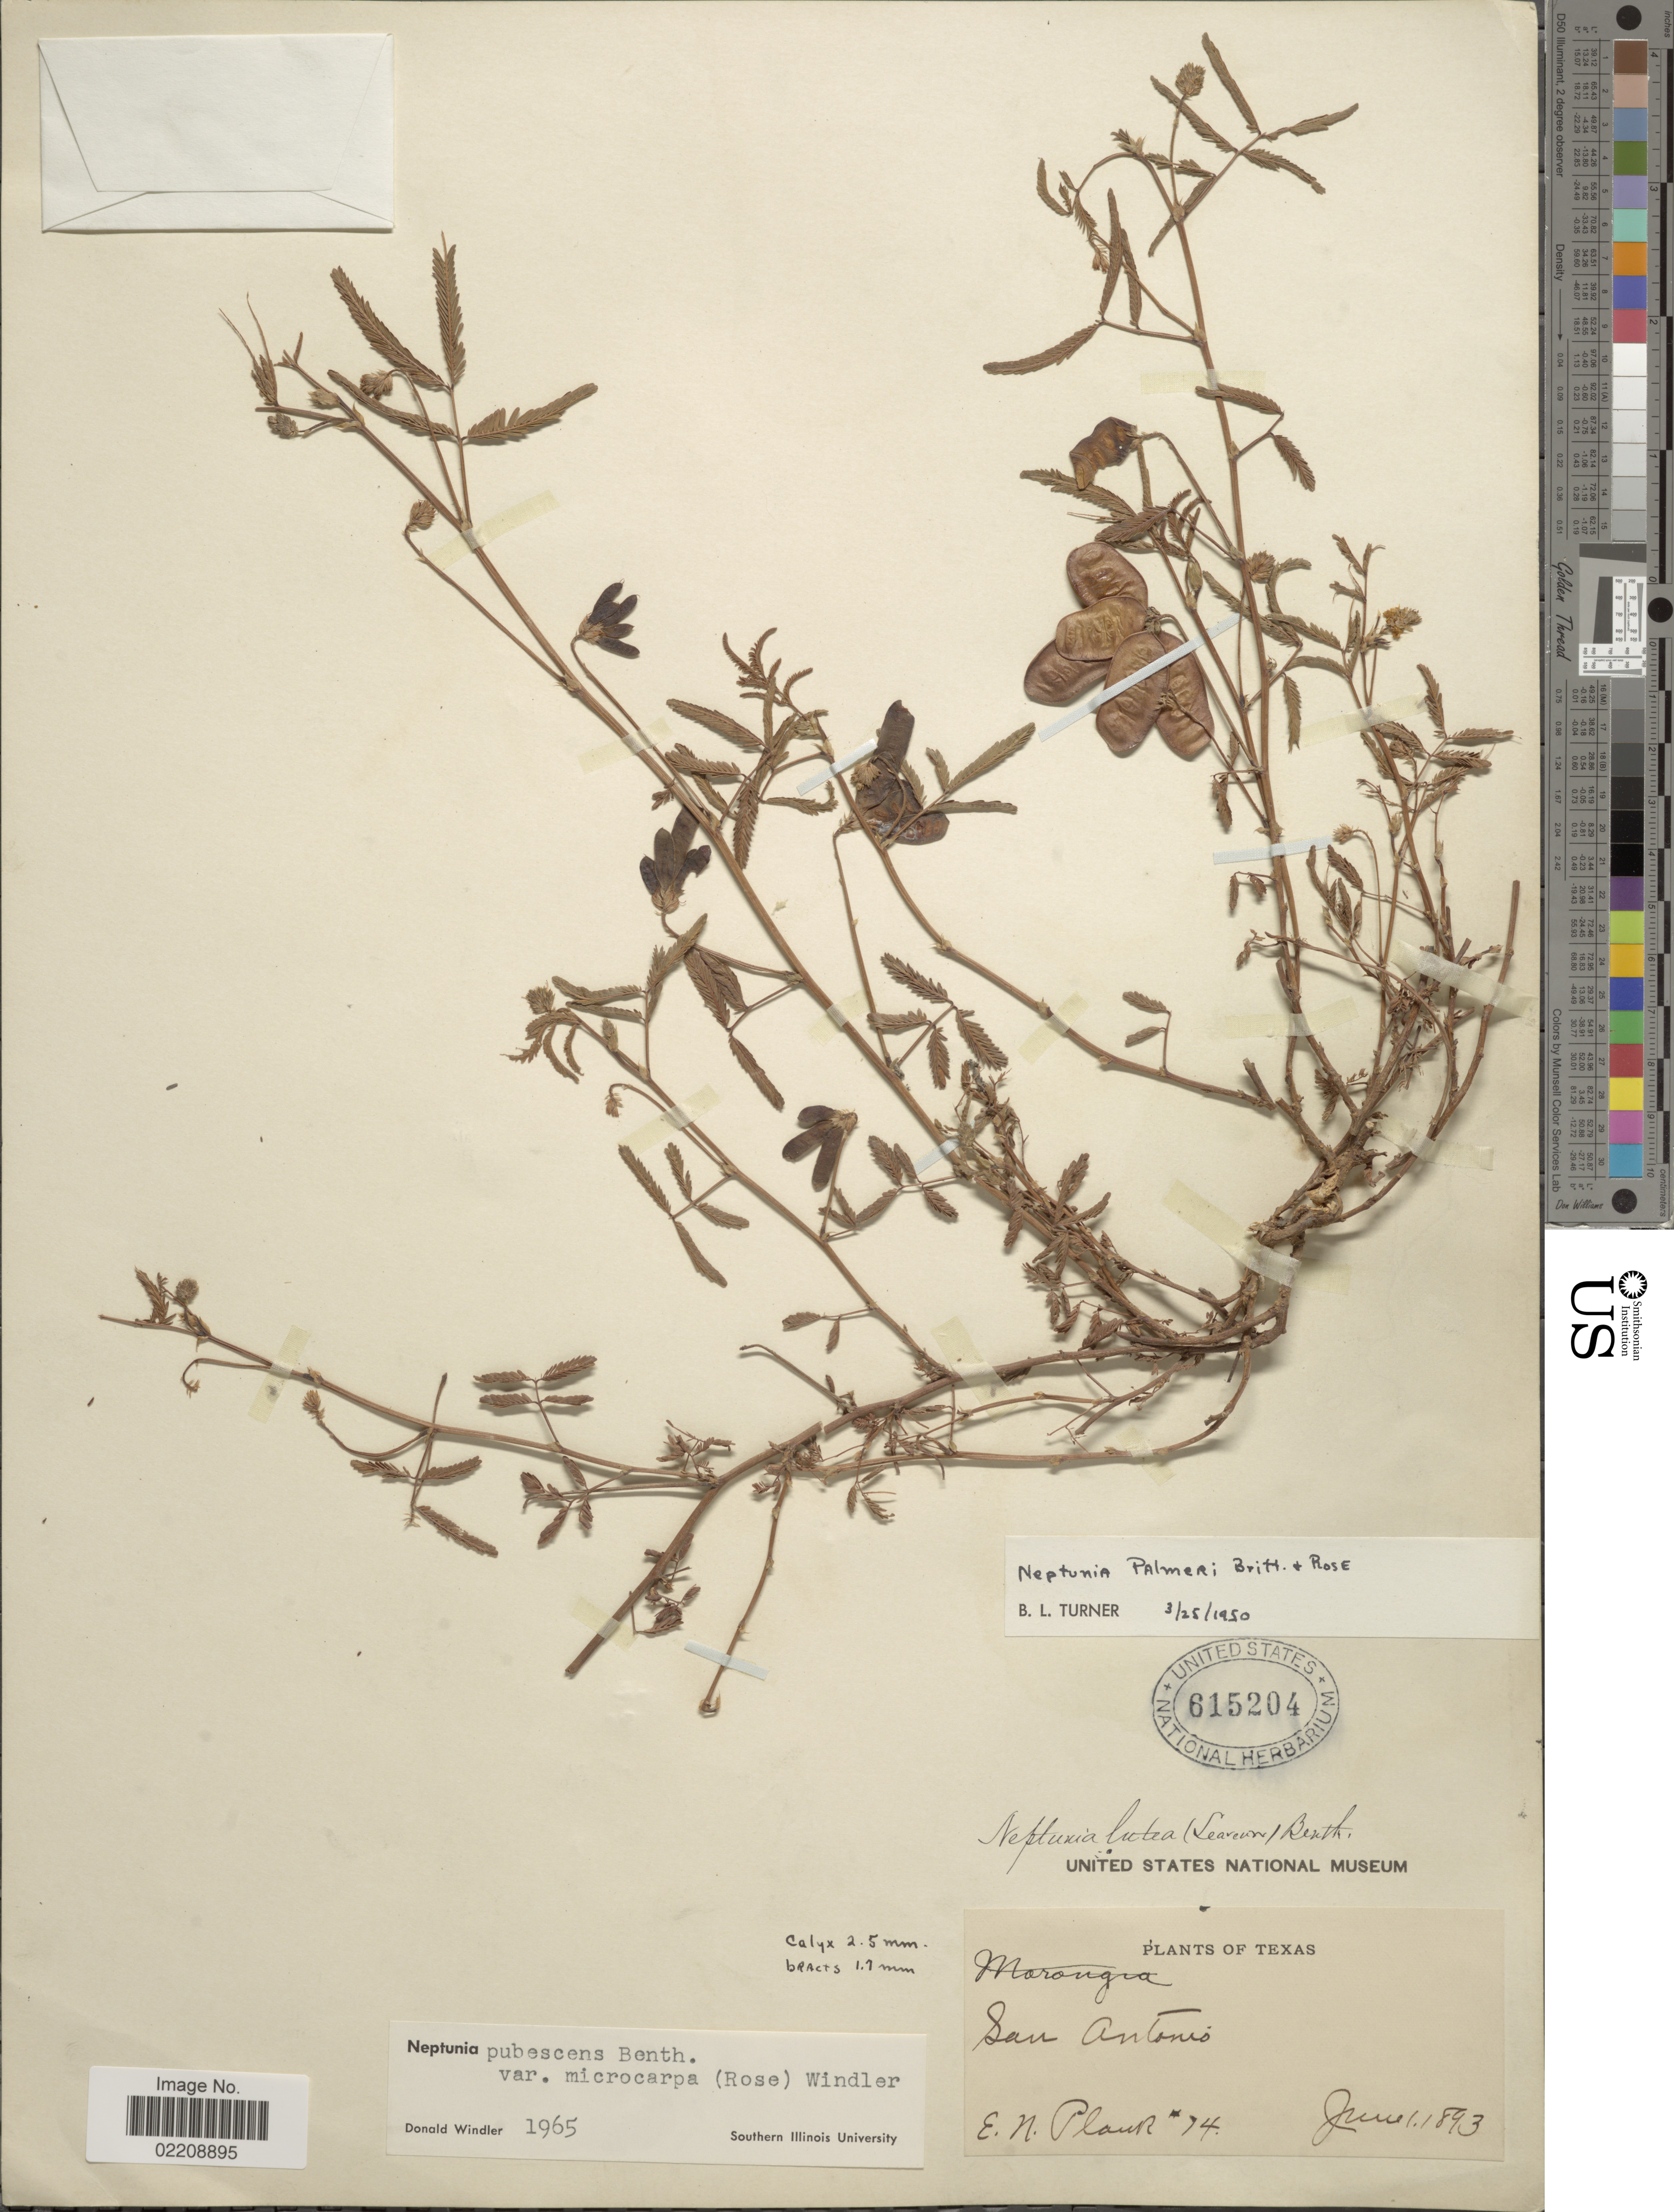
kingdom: Plantae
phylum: Tracheophyta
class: Magnoliopsida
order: Fabales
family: Fabaceae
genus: Neptunia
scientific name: Neptunia pubescens var. microcarpa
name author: Benth.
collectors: E. Plaur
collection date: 1893-06-01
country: United States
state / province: Texas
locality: San Antonio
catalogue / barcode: US 615204